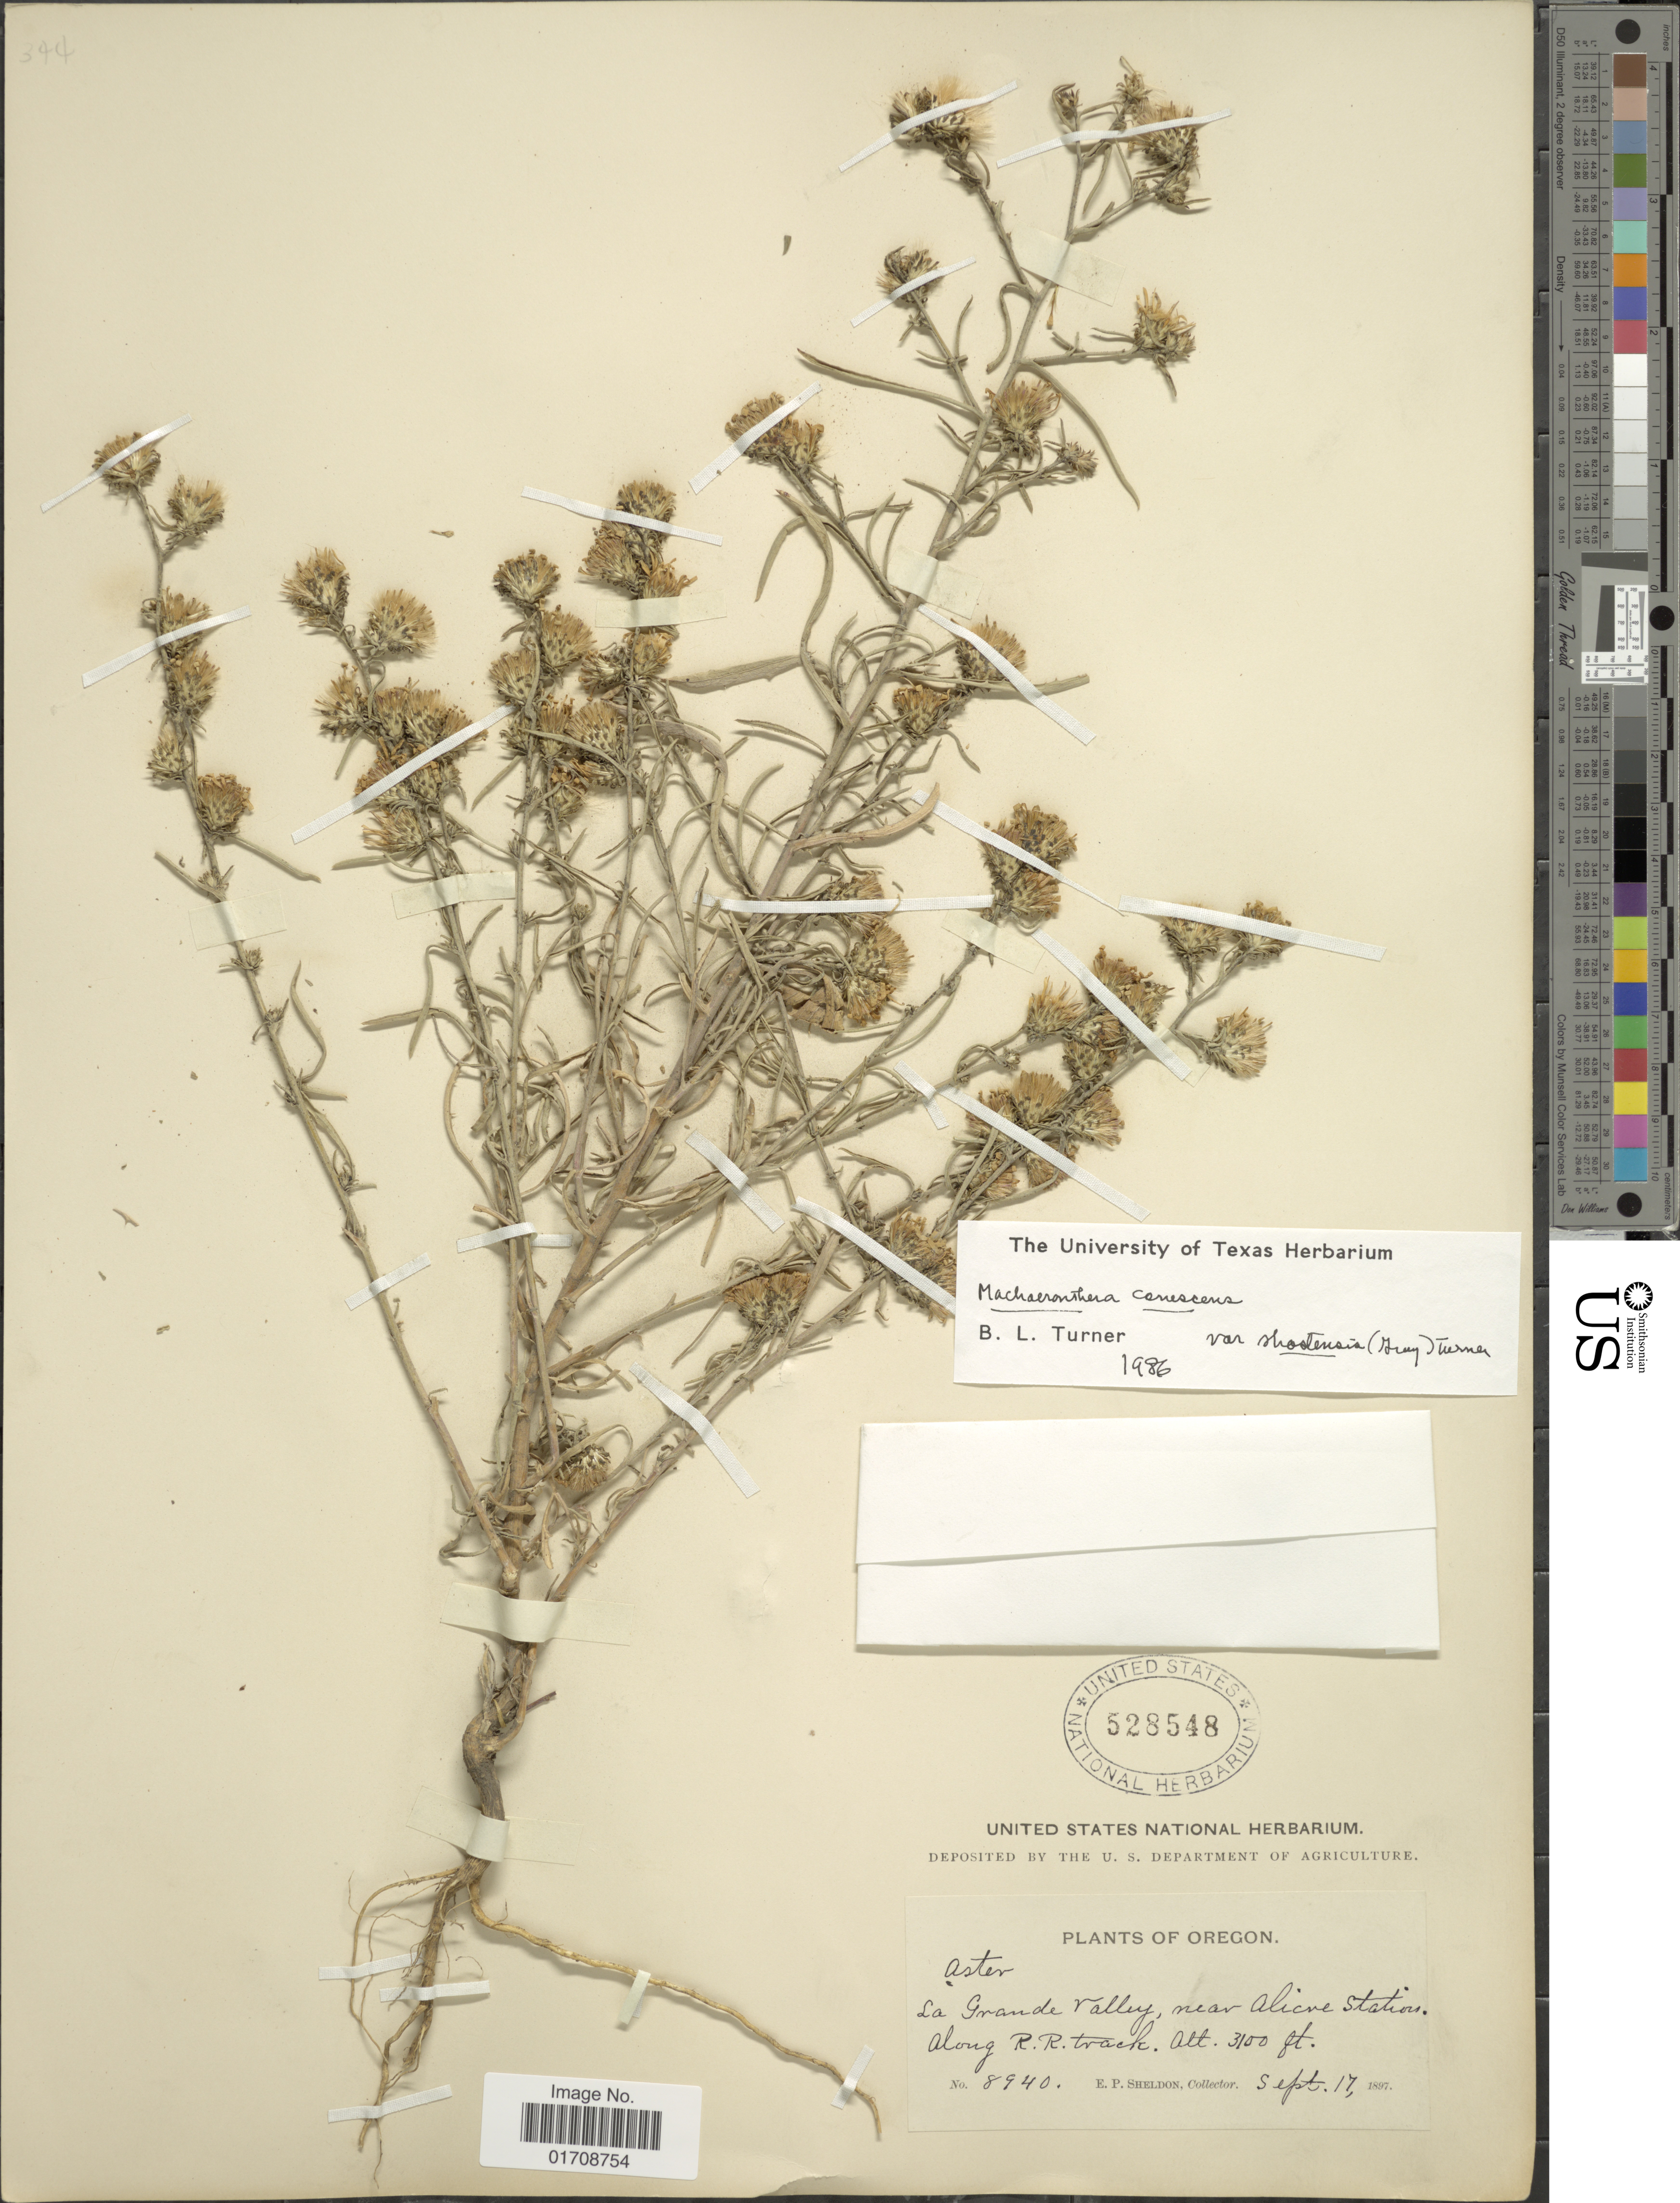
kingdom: Plantae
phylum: Tracheophyta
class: Magnoliopsida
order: Asterales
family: Asteraceae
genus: Machaeranthera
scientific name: Machaeranthera canescens var. shastensis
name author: (A. Gray) B.L. Turner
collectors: E. P. Sheldon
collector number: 8940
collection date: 1897-09-17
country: United States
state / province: Oregon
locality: La Grande Valley, near Alicre Station along R. R. track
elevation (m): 945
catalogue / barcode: US 528548